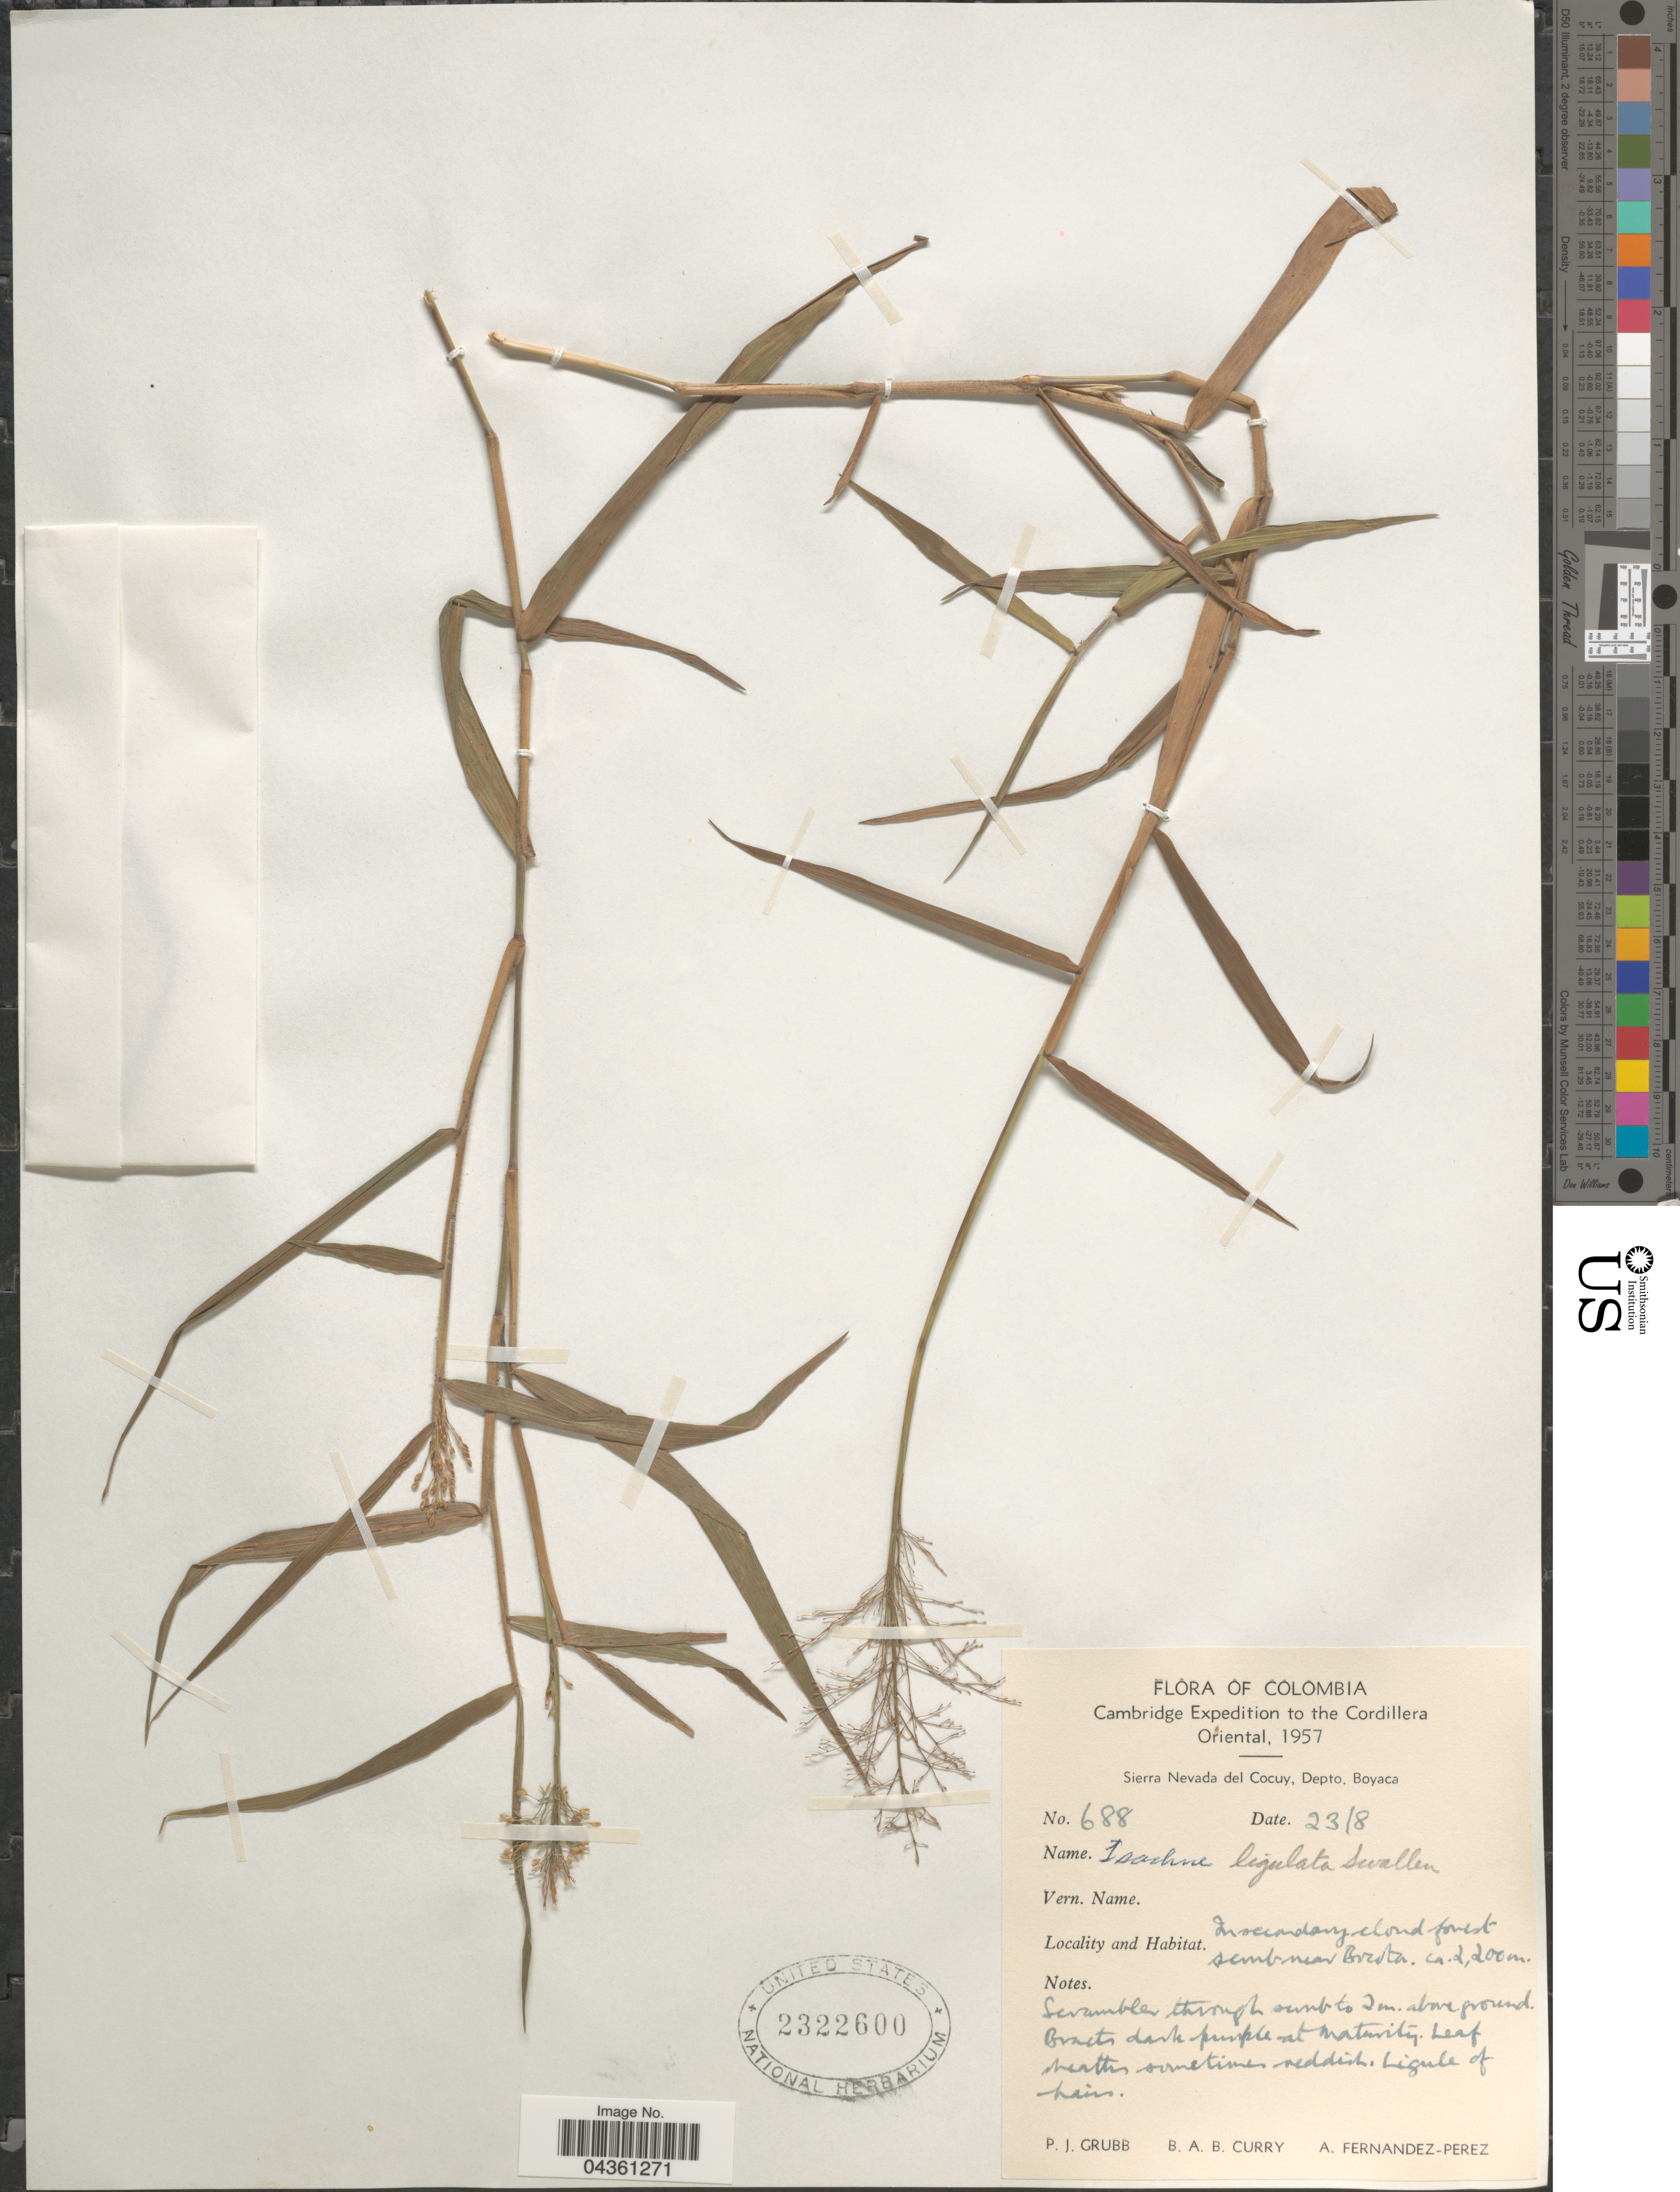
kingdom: Plantae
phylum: Tracheophyta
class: Liliopsida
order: Poales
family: Poaceae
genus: Isachne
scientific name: Isachne ligulata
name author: Swallen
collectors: P. J. Grubb, B. Curry & A. Fernández-Pérez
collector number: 688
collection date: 1957-08-23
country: Colombia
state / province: Boyacá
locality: Cambridge Expedition to the Cordillera Oriental, 1957. Sierra Nevada del Cocuy, Depto. Boyaca. In secondary cloud forest scrub near Bocota.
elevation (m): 2200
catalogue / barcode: US 2322600